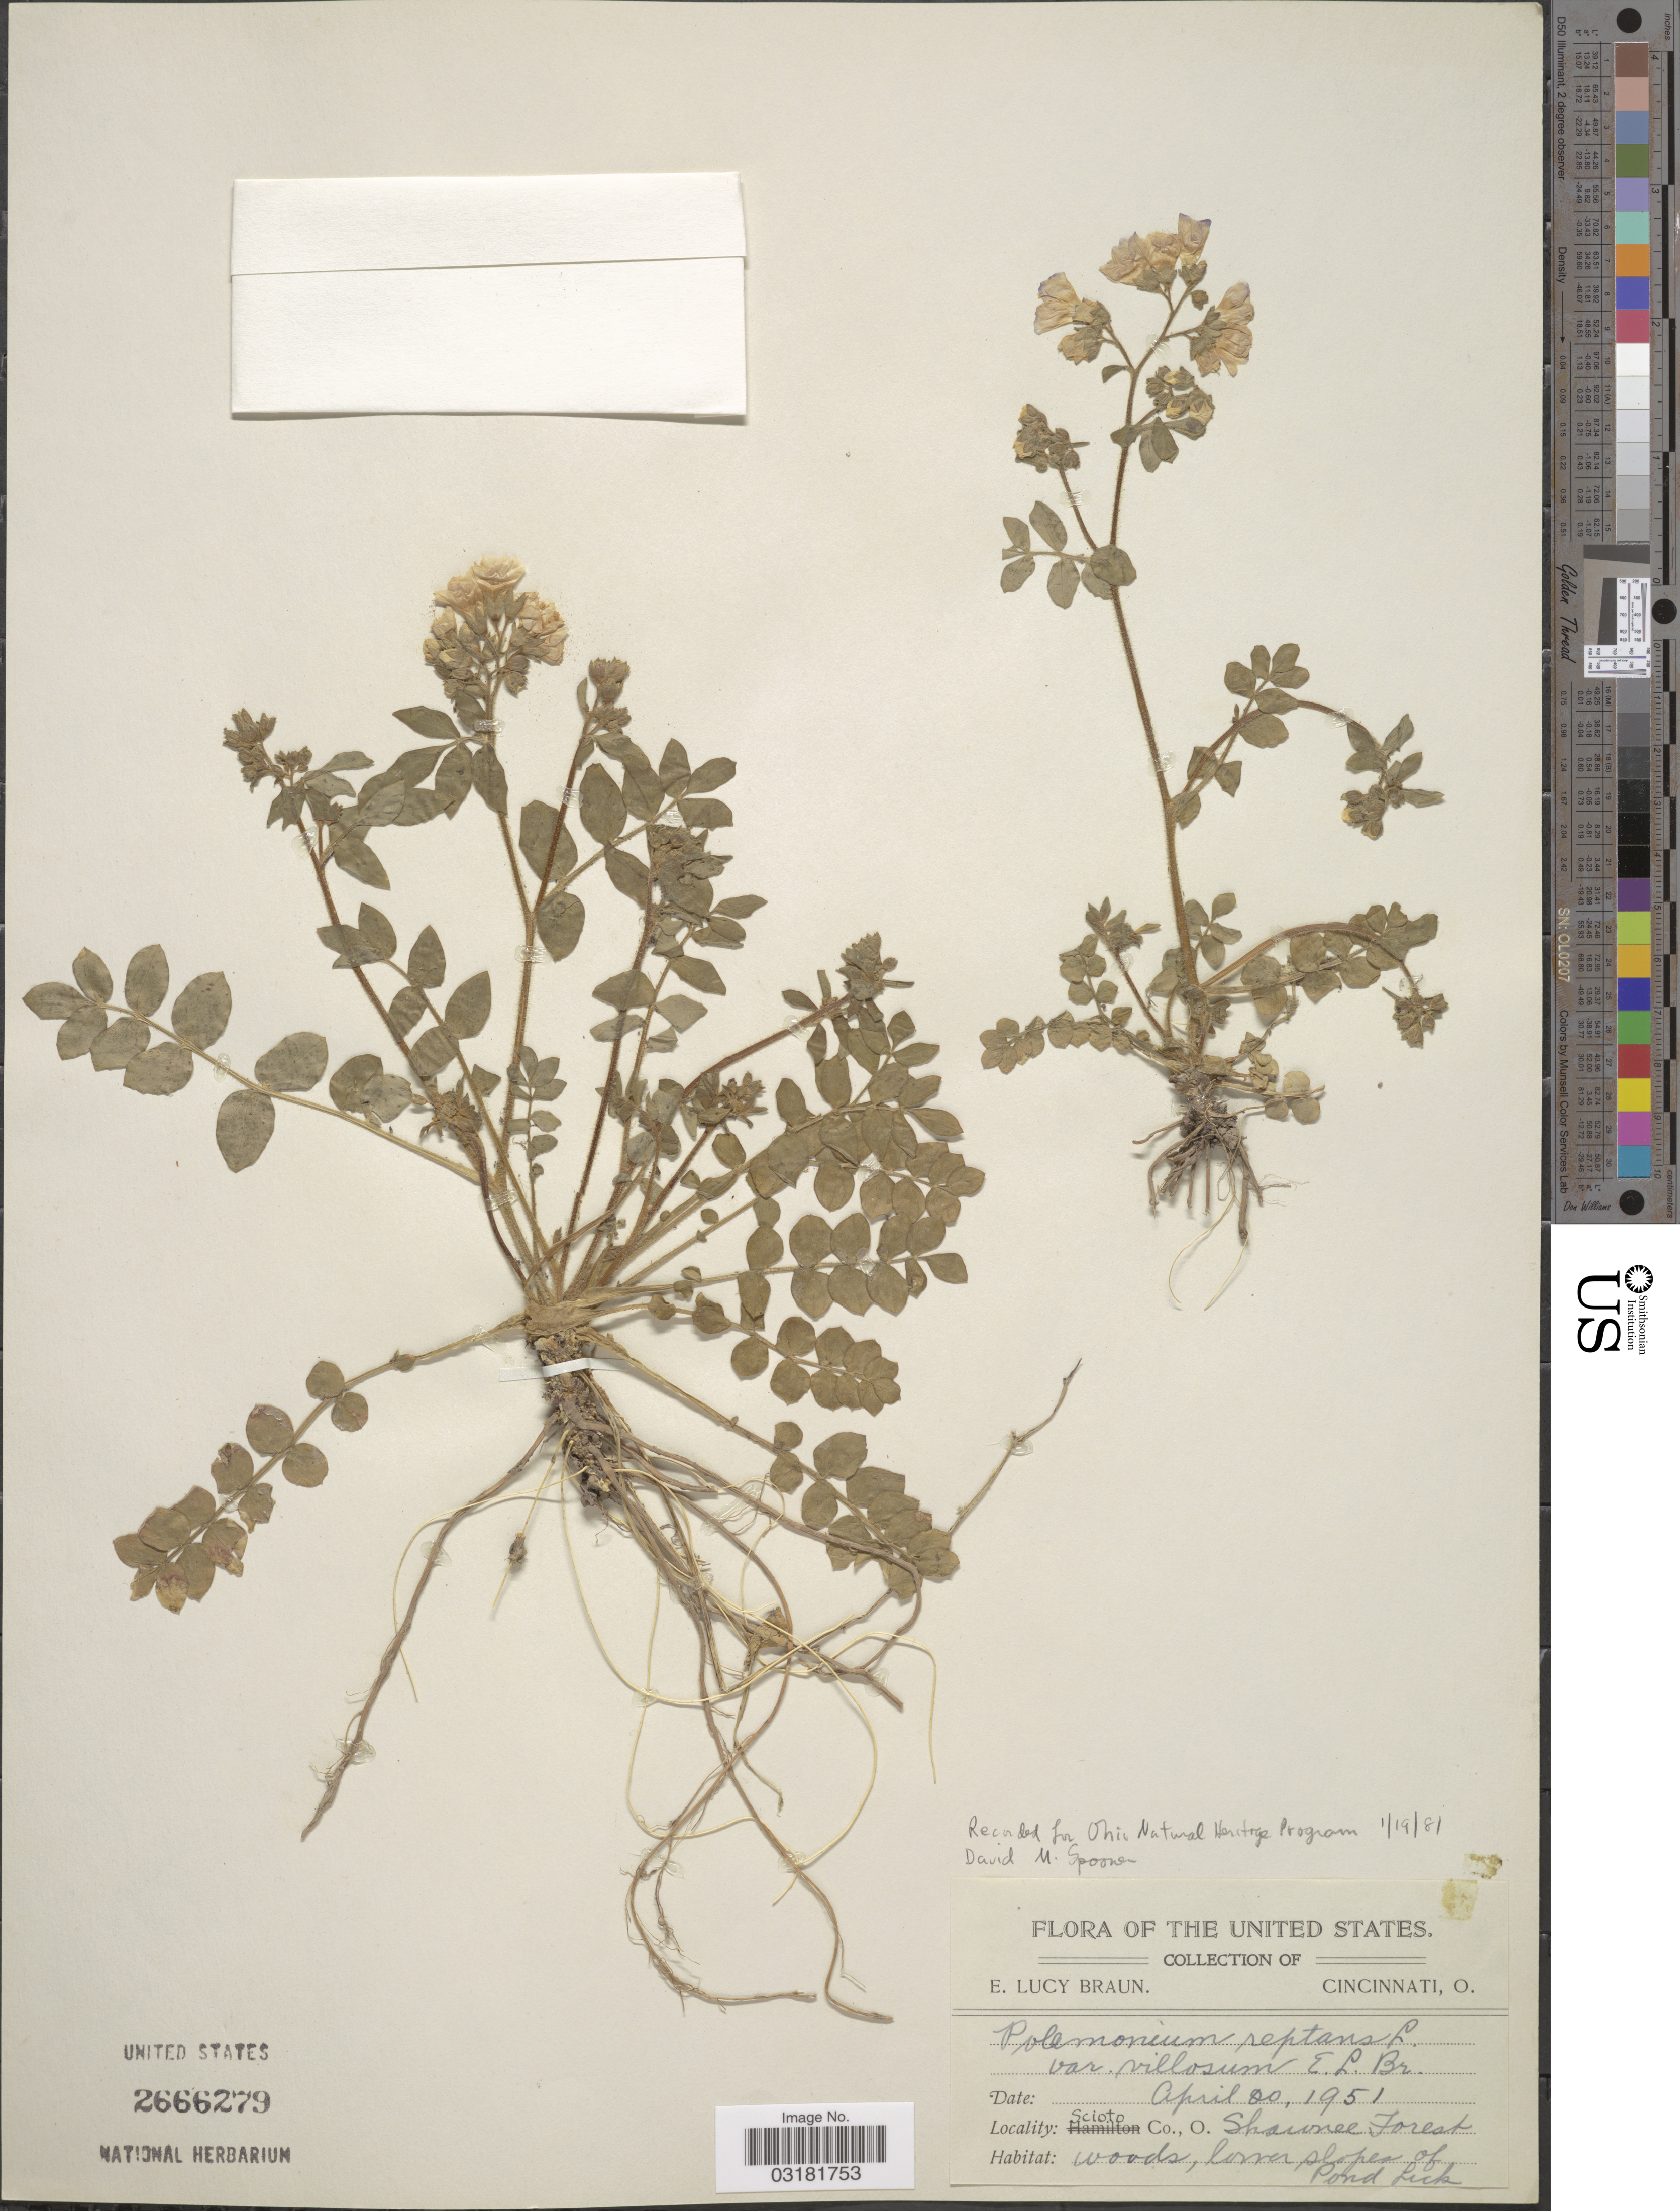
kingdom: Plantae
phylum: Tracheophyta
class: Magnoliopsida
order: Ericales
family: Polemoniaceae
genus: Polemonium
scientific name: Polemonium reptans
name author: L.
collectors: E. L. Braun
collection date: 1951-04-20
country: United States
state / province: Ohio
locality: Scioto Co., O. Shawnee Forest.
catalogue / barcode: US 2666279